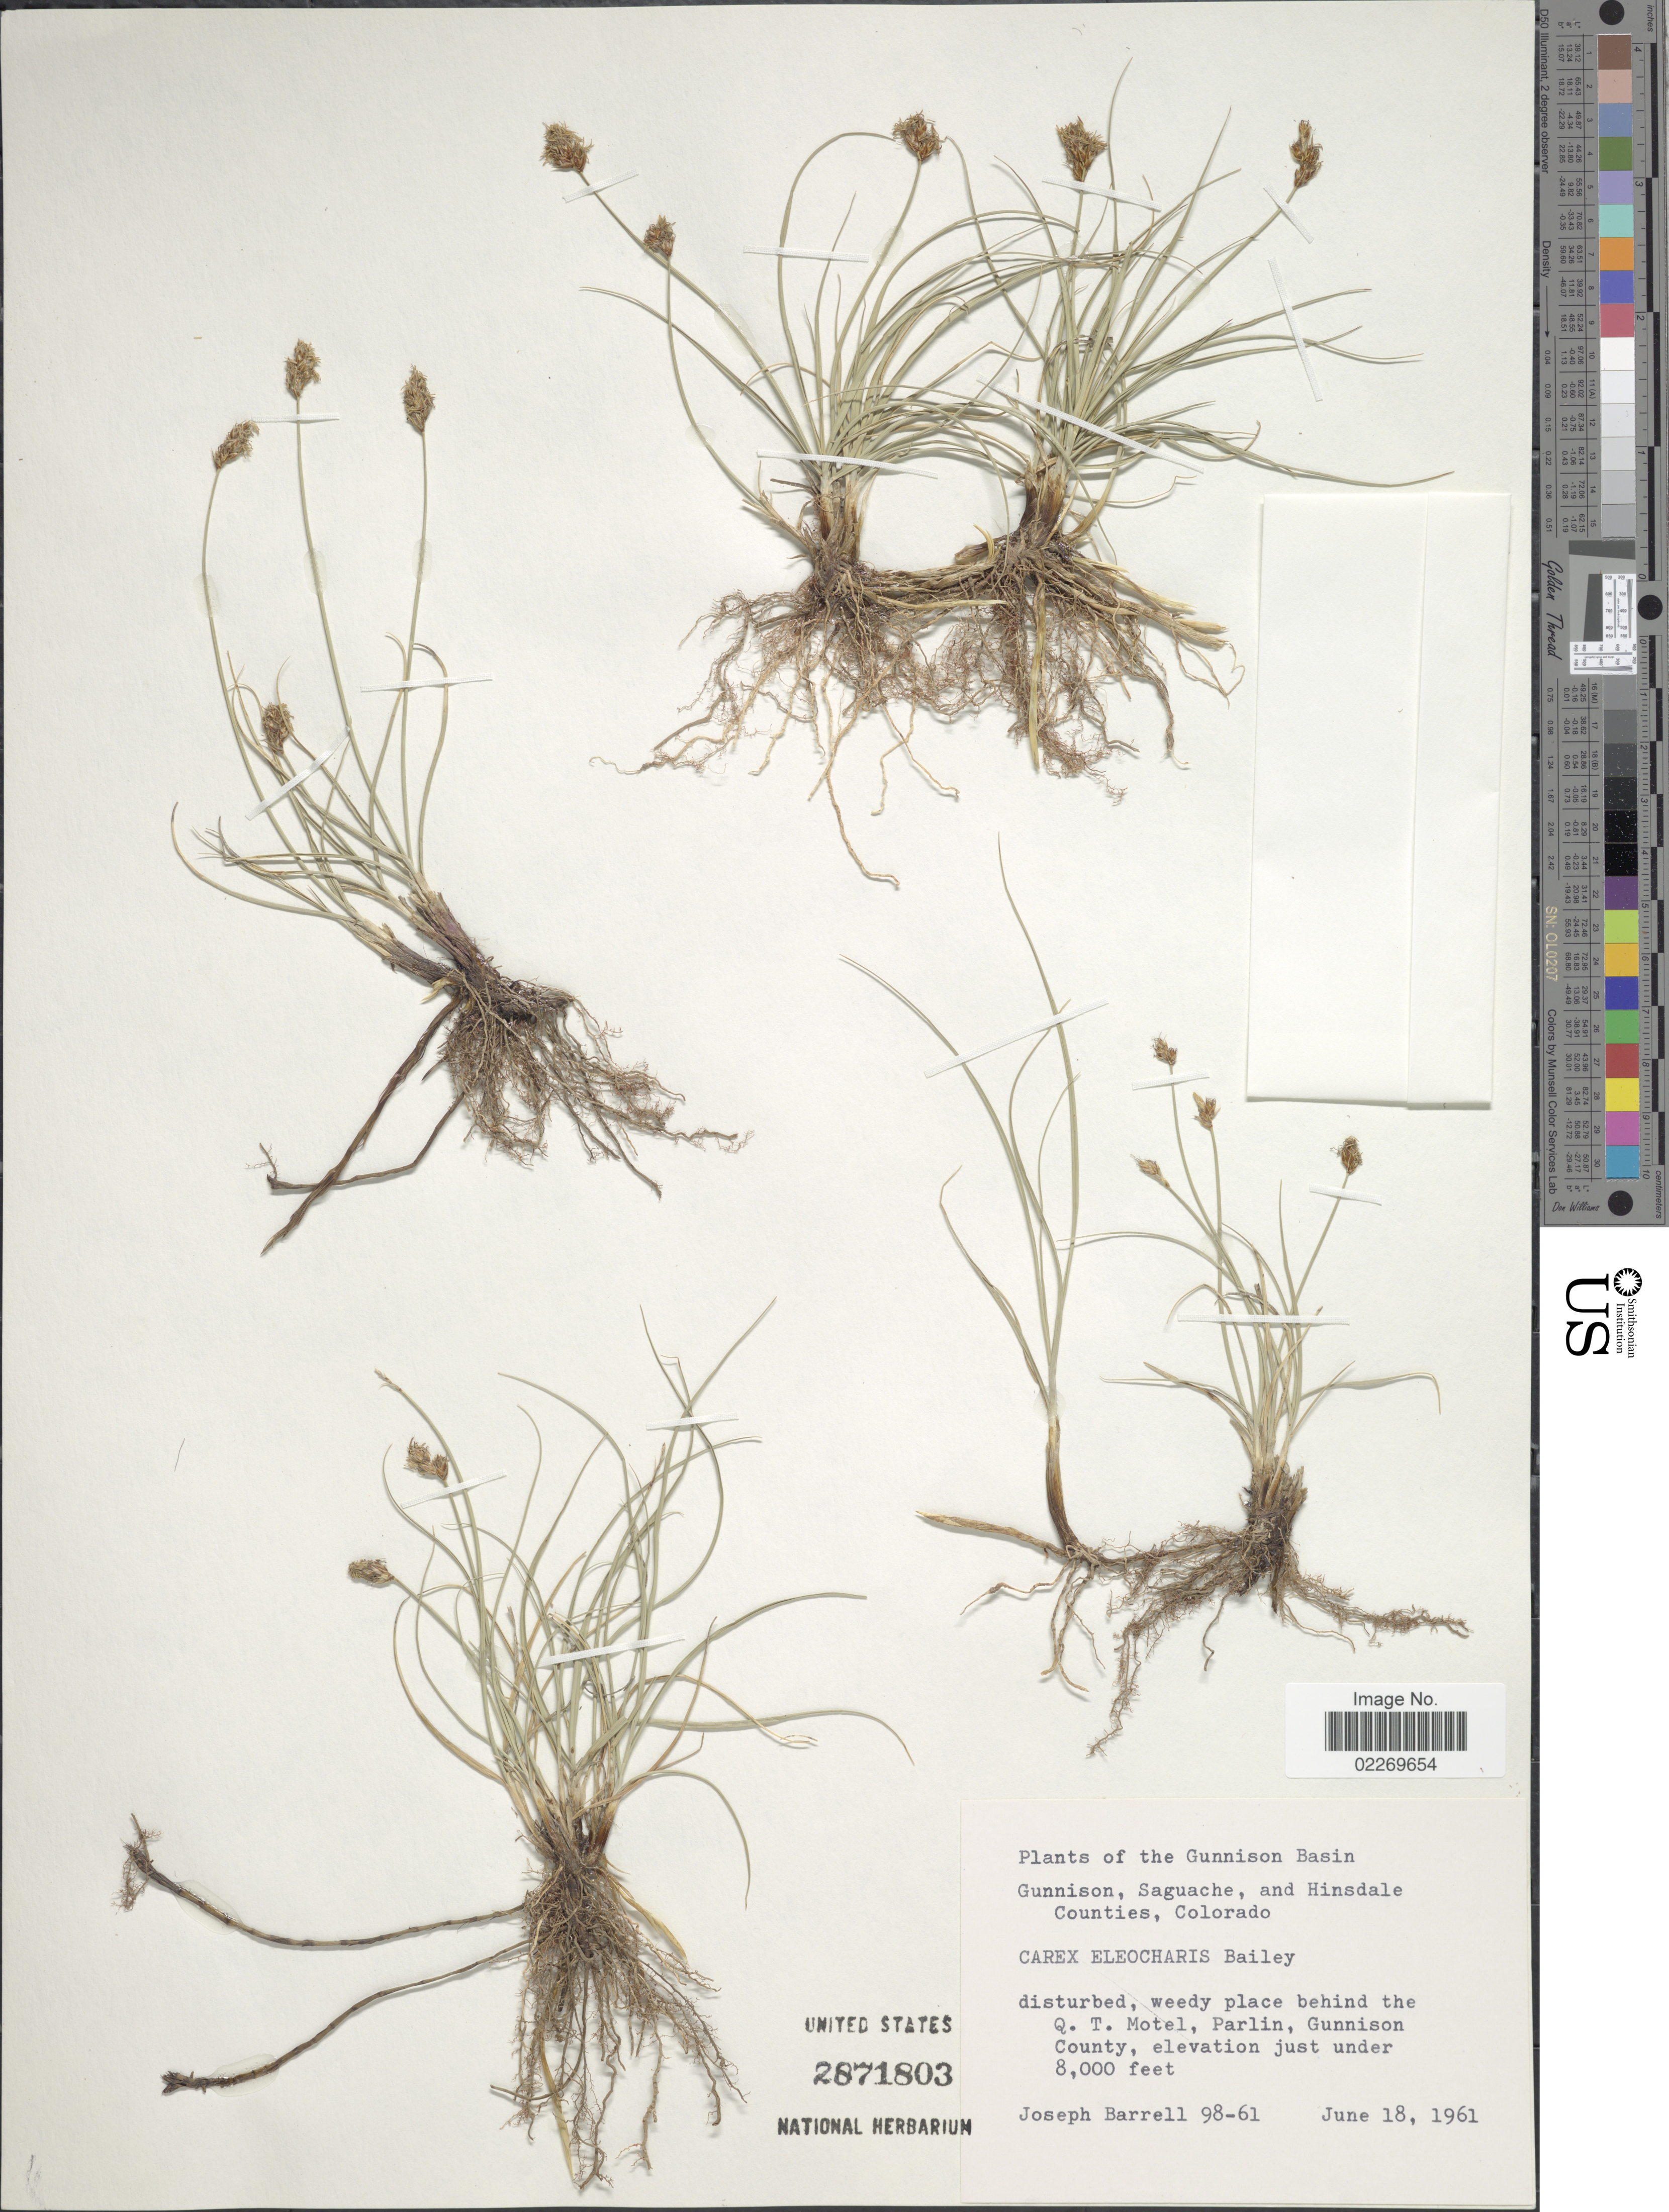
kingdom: Plantae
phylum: Tracheophyta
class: Liliopsida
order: Poales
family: Cyperaceae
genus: Carex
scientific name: Carex eleocharis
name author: L.H. Bailey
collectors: J. Barrell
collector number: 98-61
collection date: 1961-06-18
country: United States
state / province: Colorado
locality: Gunnison Basin, Gunnison, Saguache, and Hinsdale Counties, behind the Q. T. Motel, Parlin, Gunnison County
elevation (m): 2438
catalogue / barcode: US 2871803